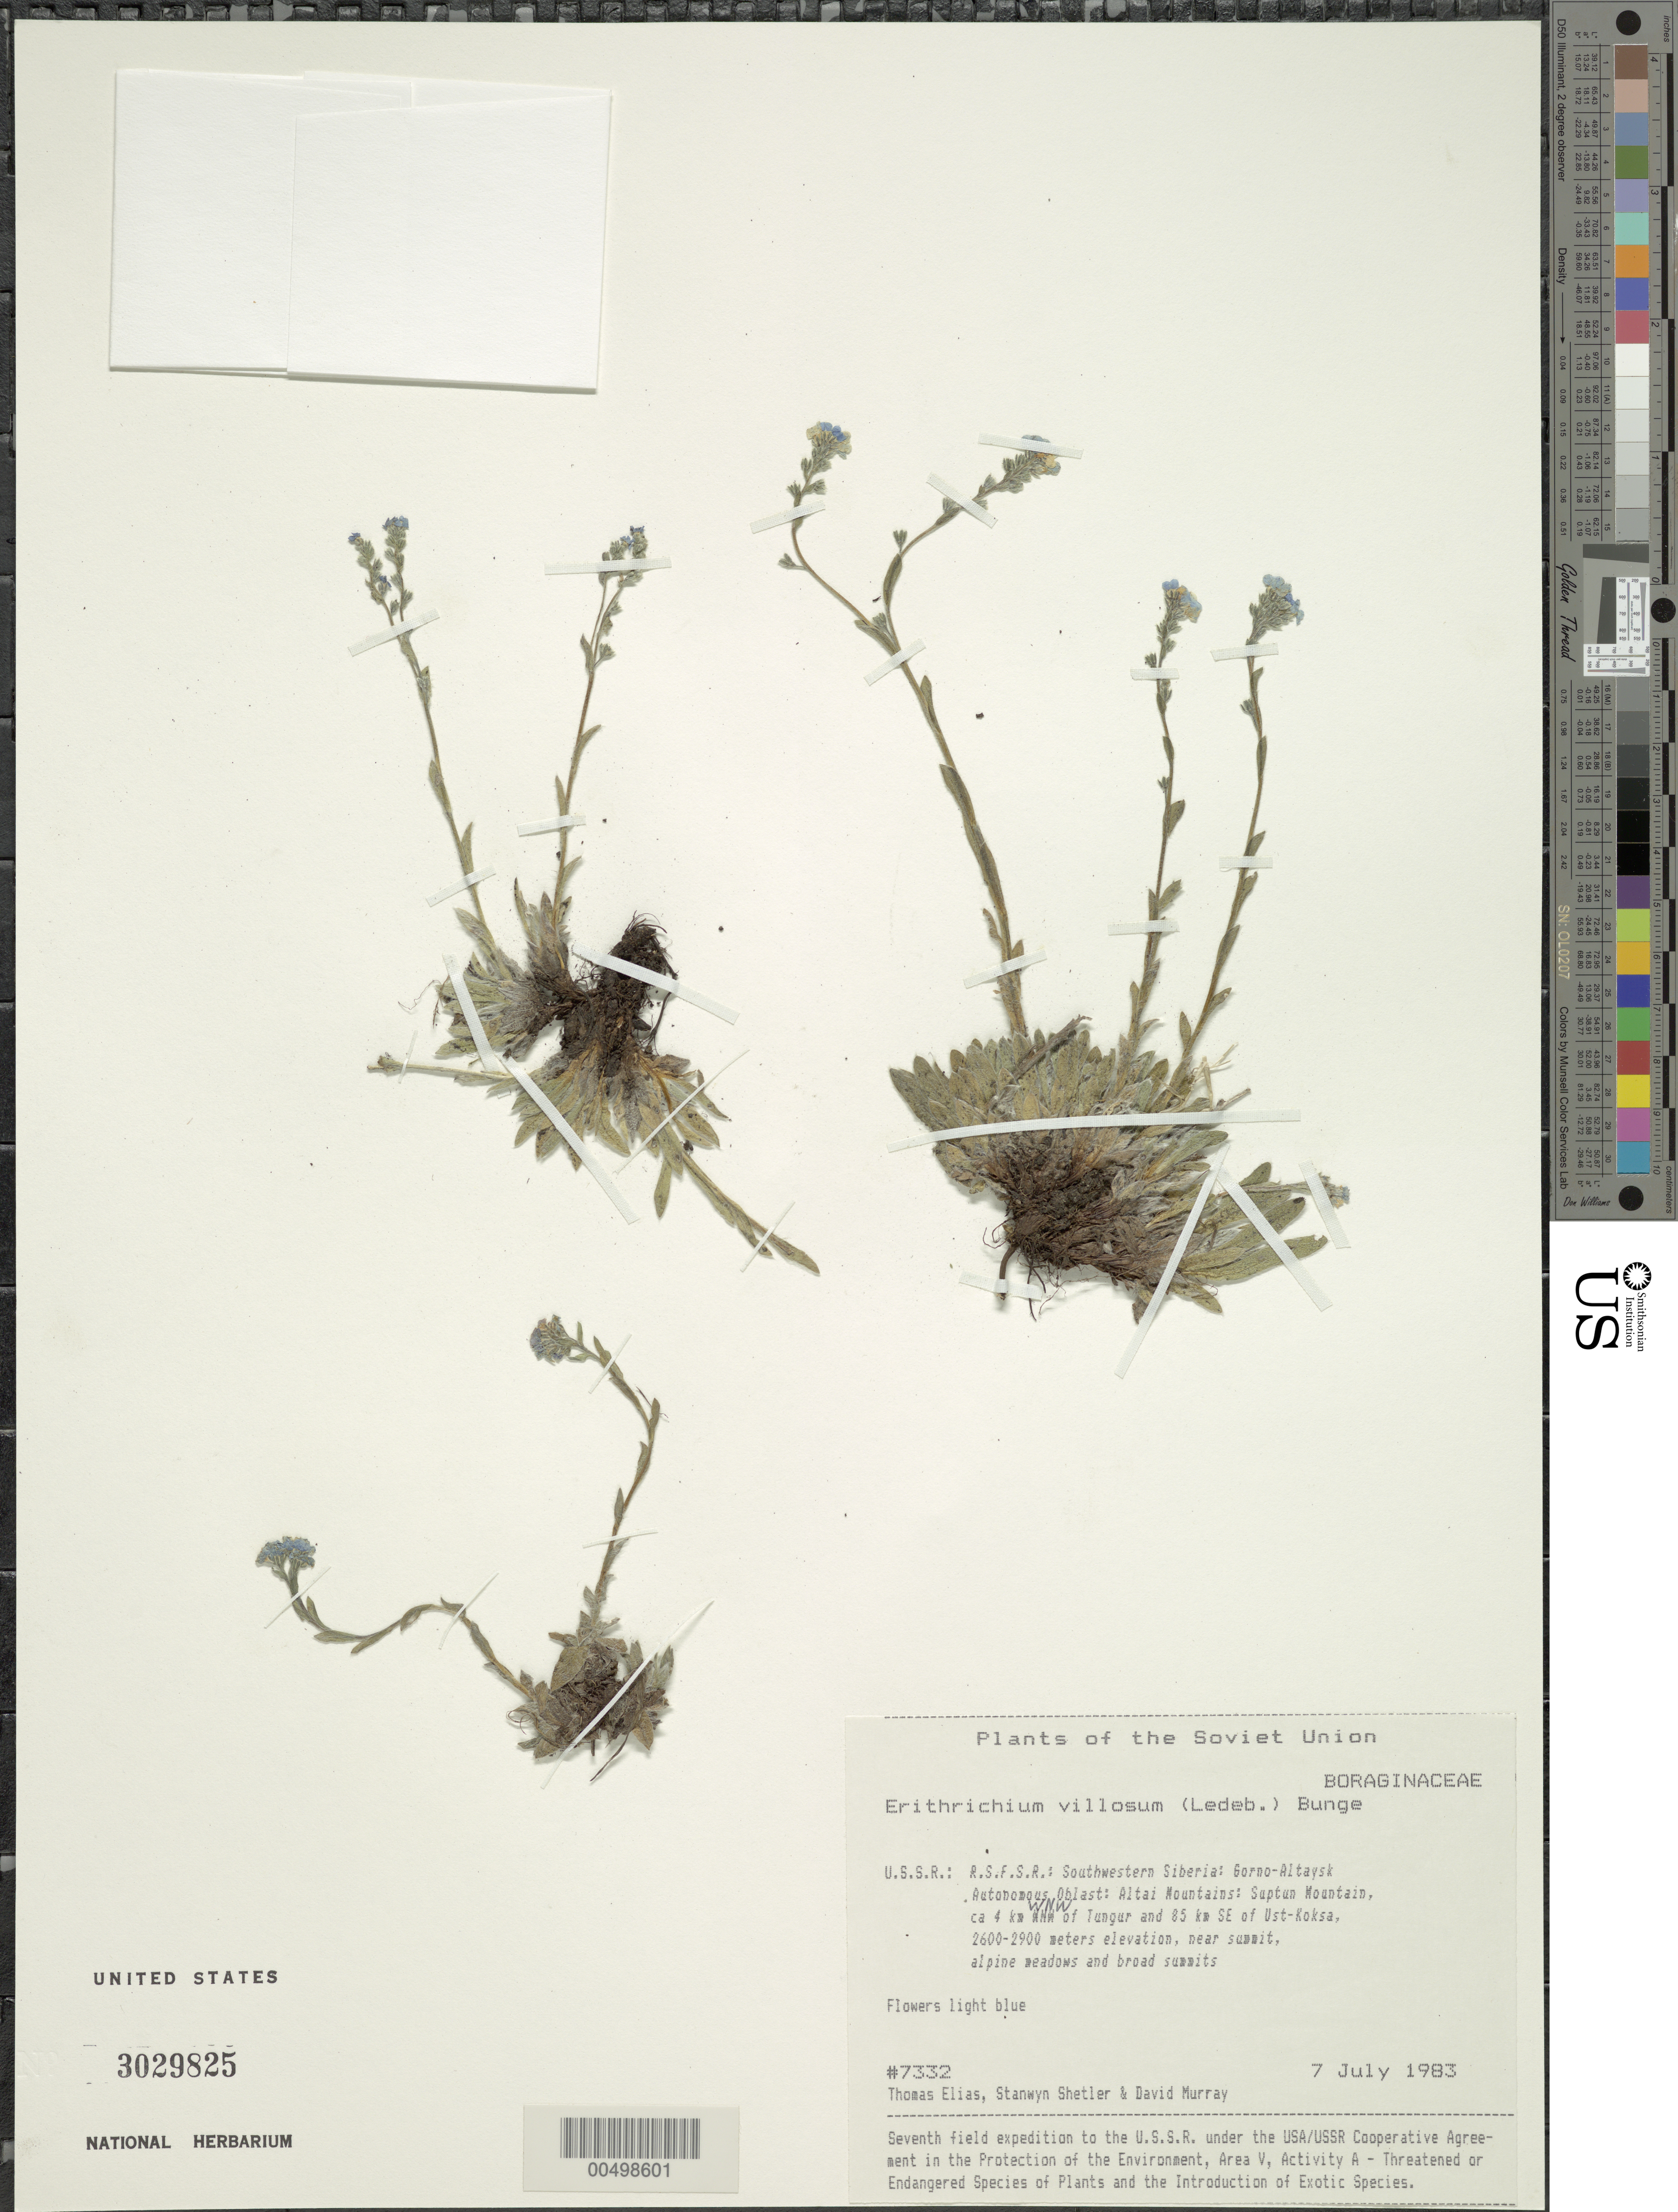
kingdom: Plantae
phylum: Tracheophyta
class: Magnoliopsida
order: Boraginales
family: Boraginaceae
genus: Eritrichium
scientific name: Eritrichium villosum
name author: (Ledeb.) Bunge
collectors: T. Elias, S. Shetler & D. F. Murray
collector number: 7332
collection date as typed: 07 Jul 1983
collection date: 1983-07-07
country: Russian Federation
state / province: Altai Republic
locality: Altai Mountains, Suptun Mountain, ca. 4 km WNW of Tungur and 85 km SE of Ust-Koksa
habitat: near summit; alpine meadows and broad summits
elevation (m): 2600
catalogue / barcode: US 3029825